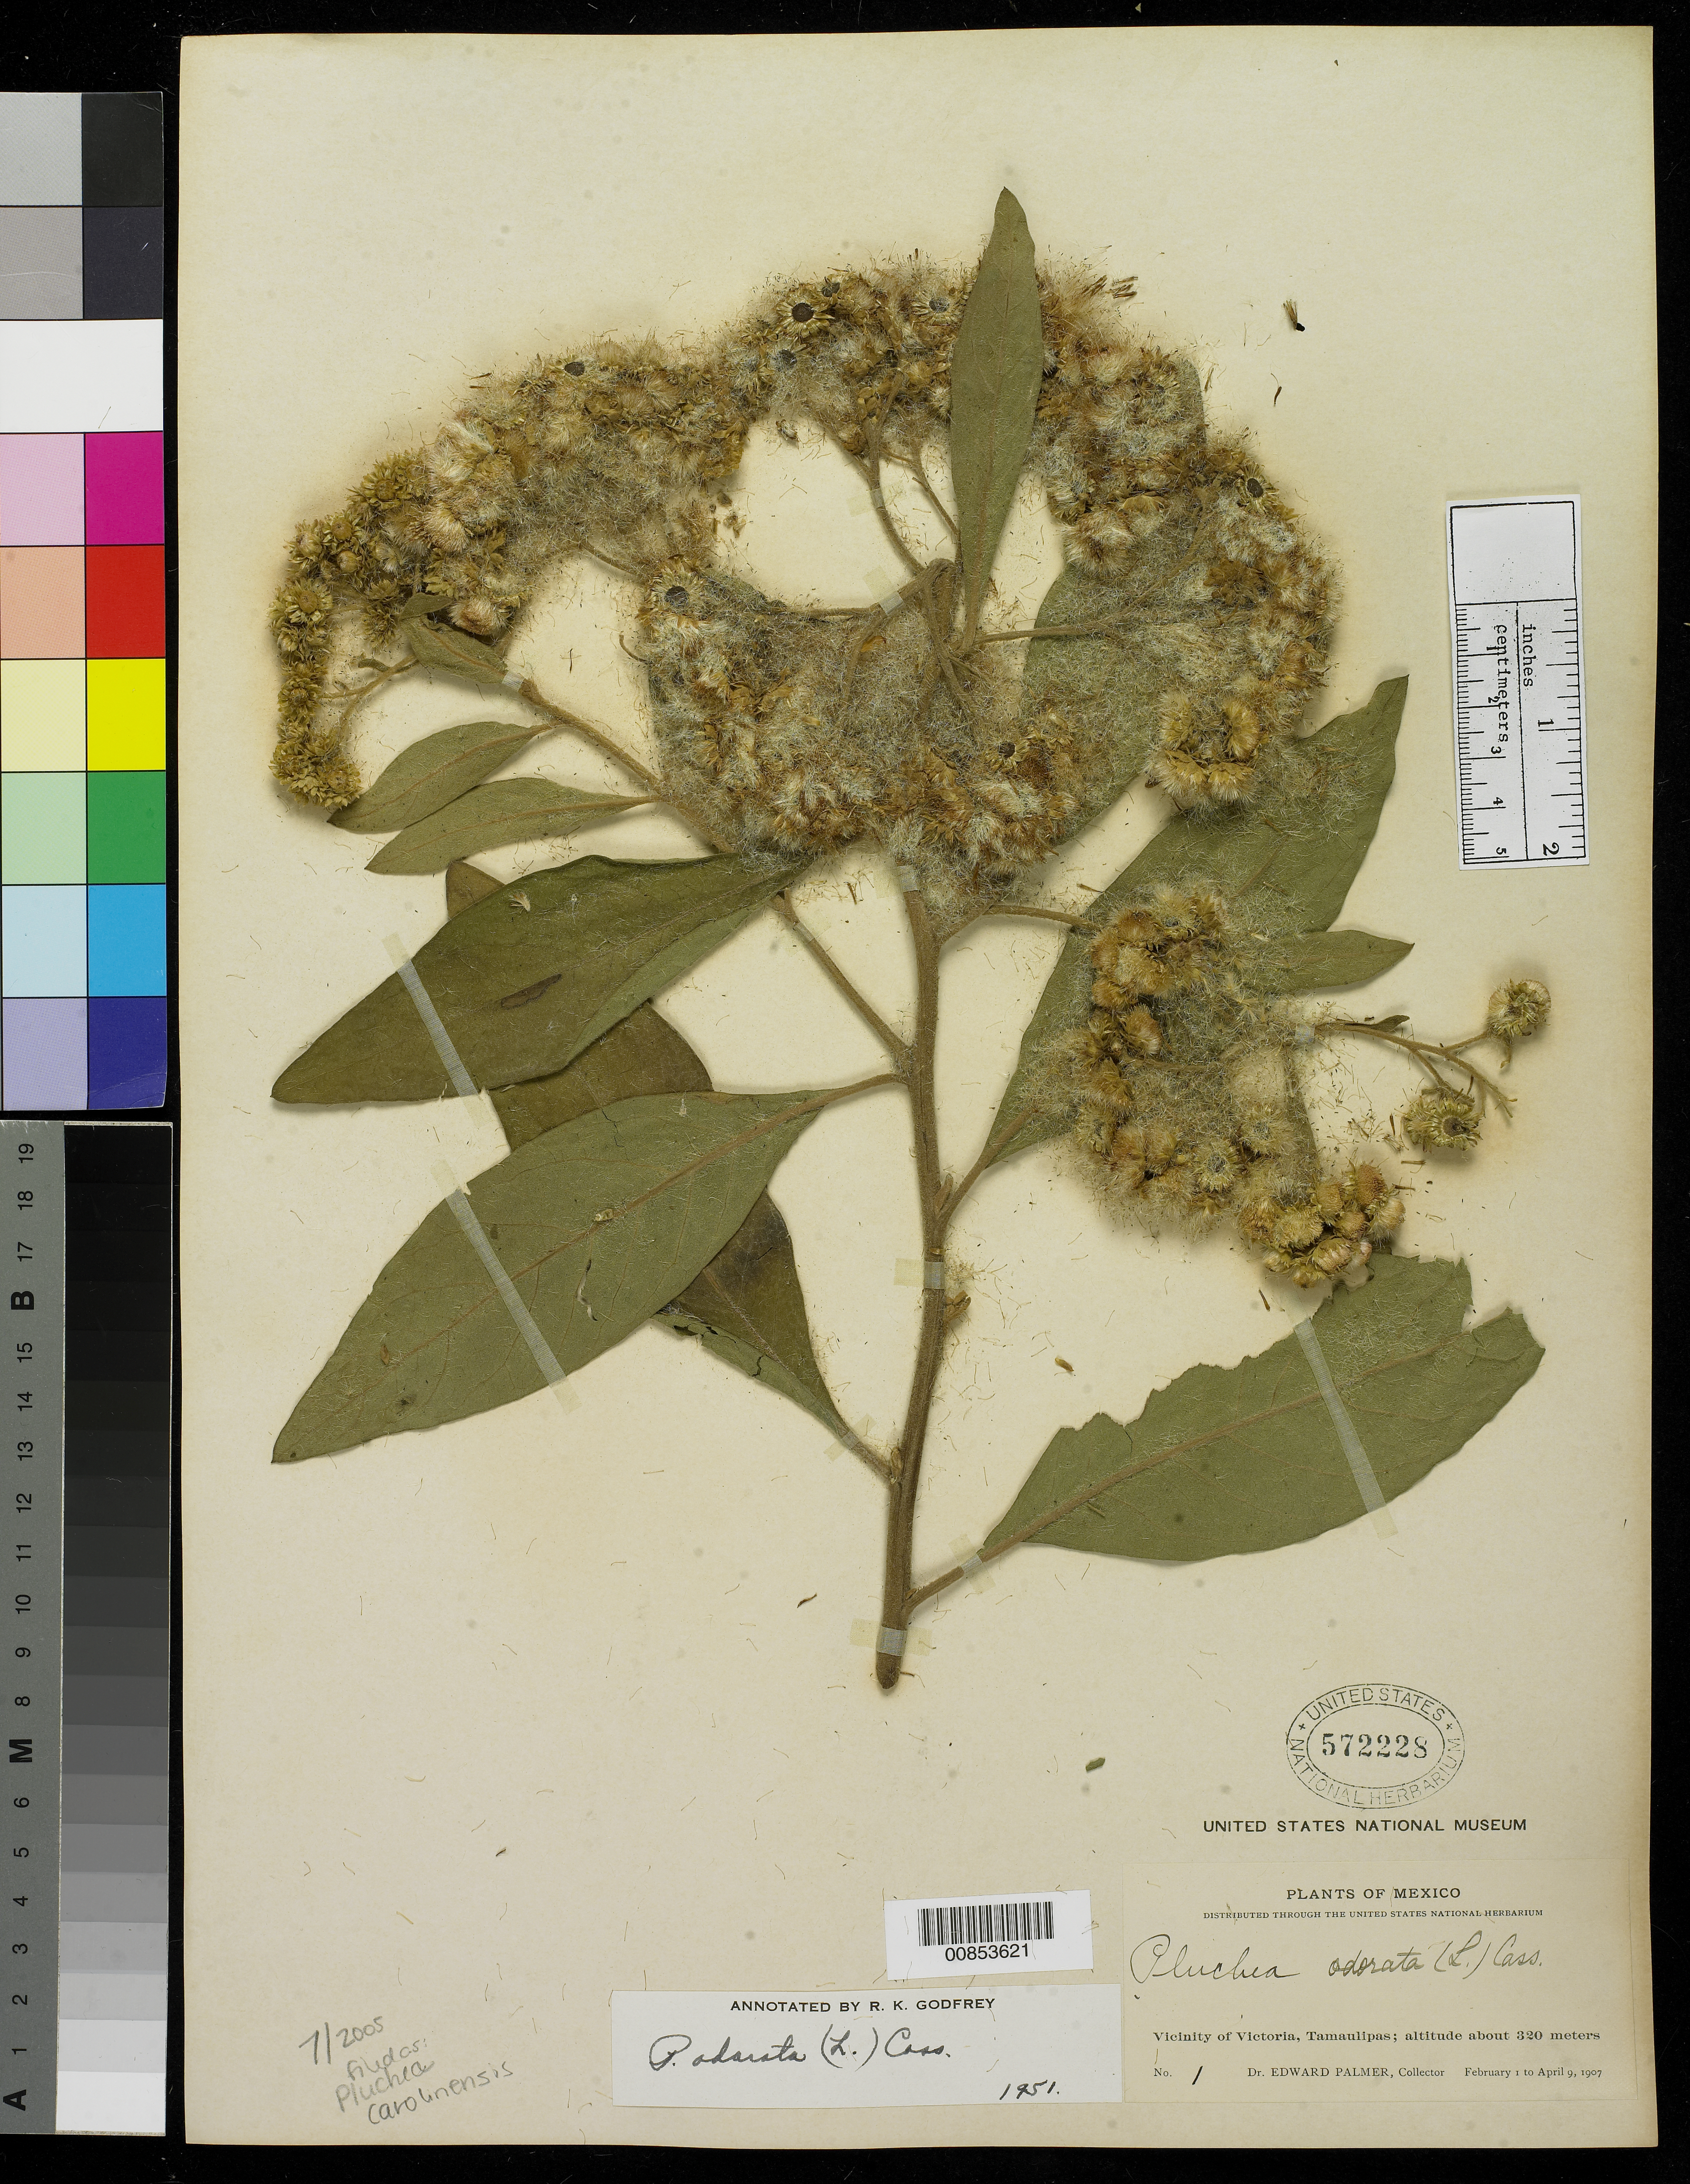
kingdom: Plantae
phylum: Tracheophyta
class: Magnoliopsida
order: Asterales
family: Asteraceae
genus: Pluchea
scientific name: Pluchea carolinensis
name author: (Jacq.) Sweet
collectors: E. Palmer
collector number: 1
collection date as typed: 01 Feb 1907 to 09 Apr 1907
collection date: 1907-02-01/1907-04-09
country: Mexico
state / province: Tamaulipas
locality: Vicinity of Victoria.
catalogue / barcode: US 572228